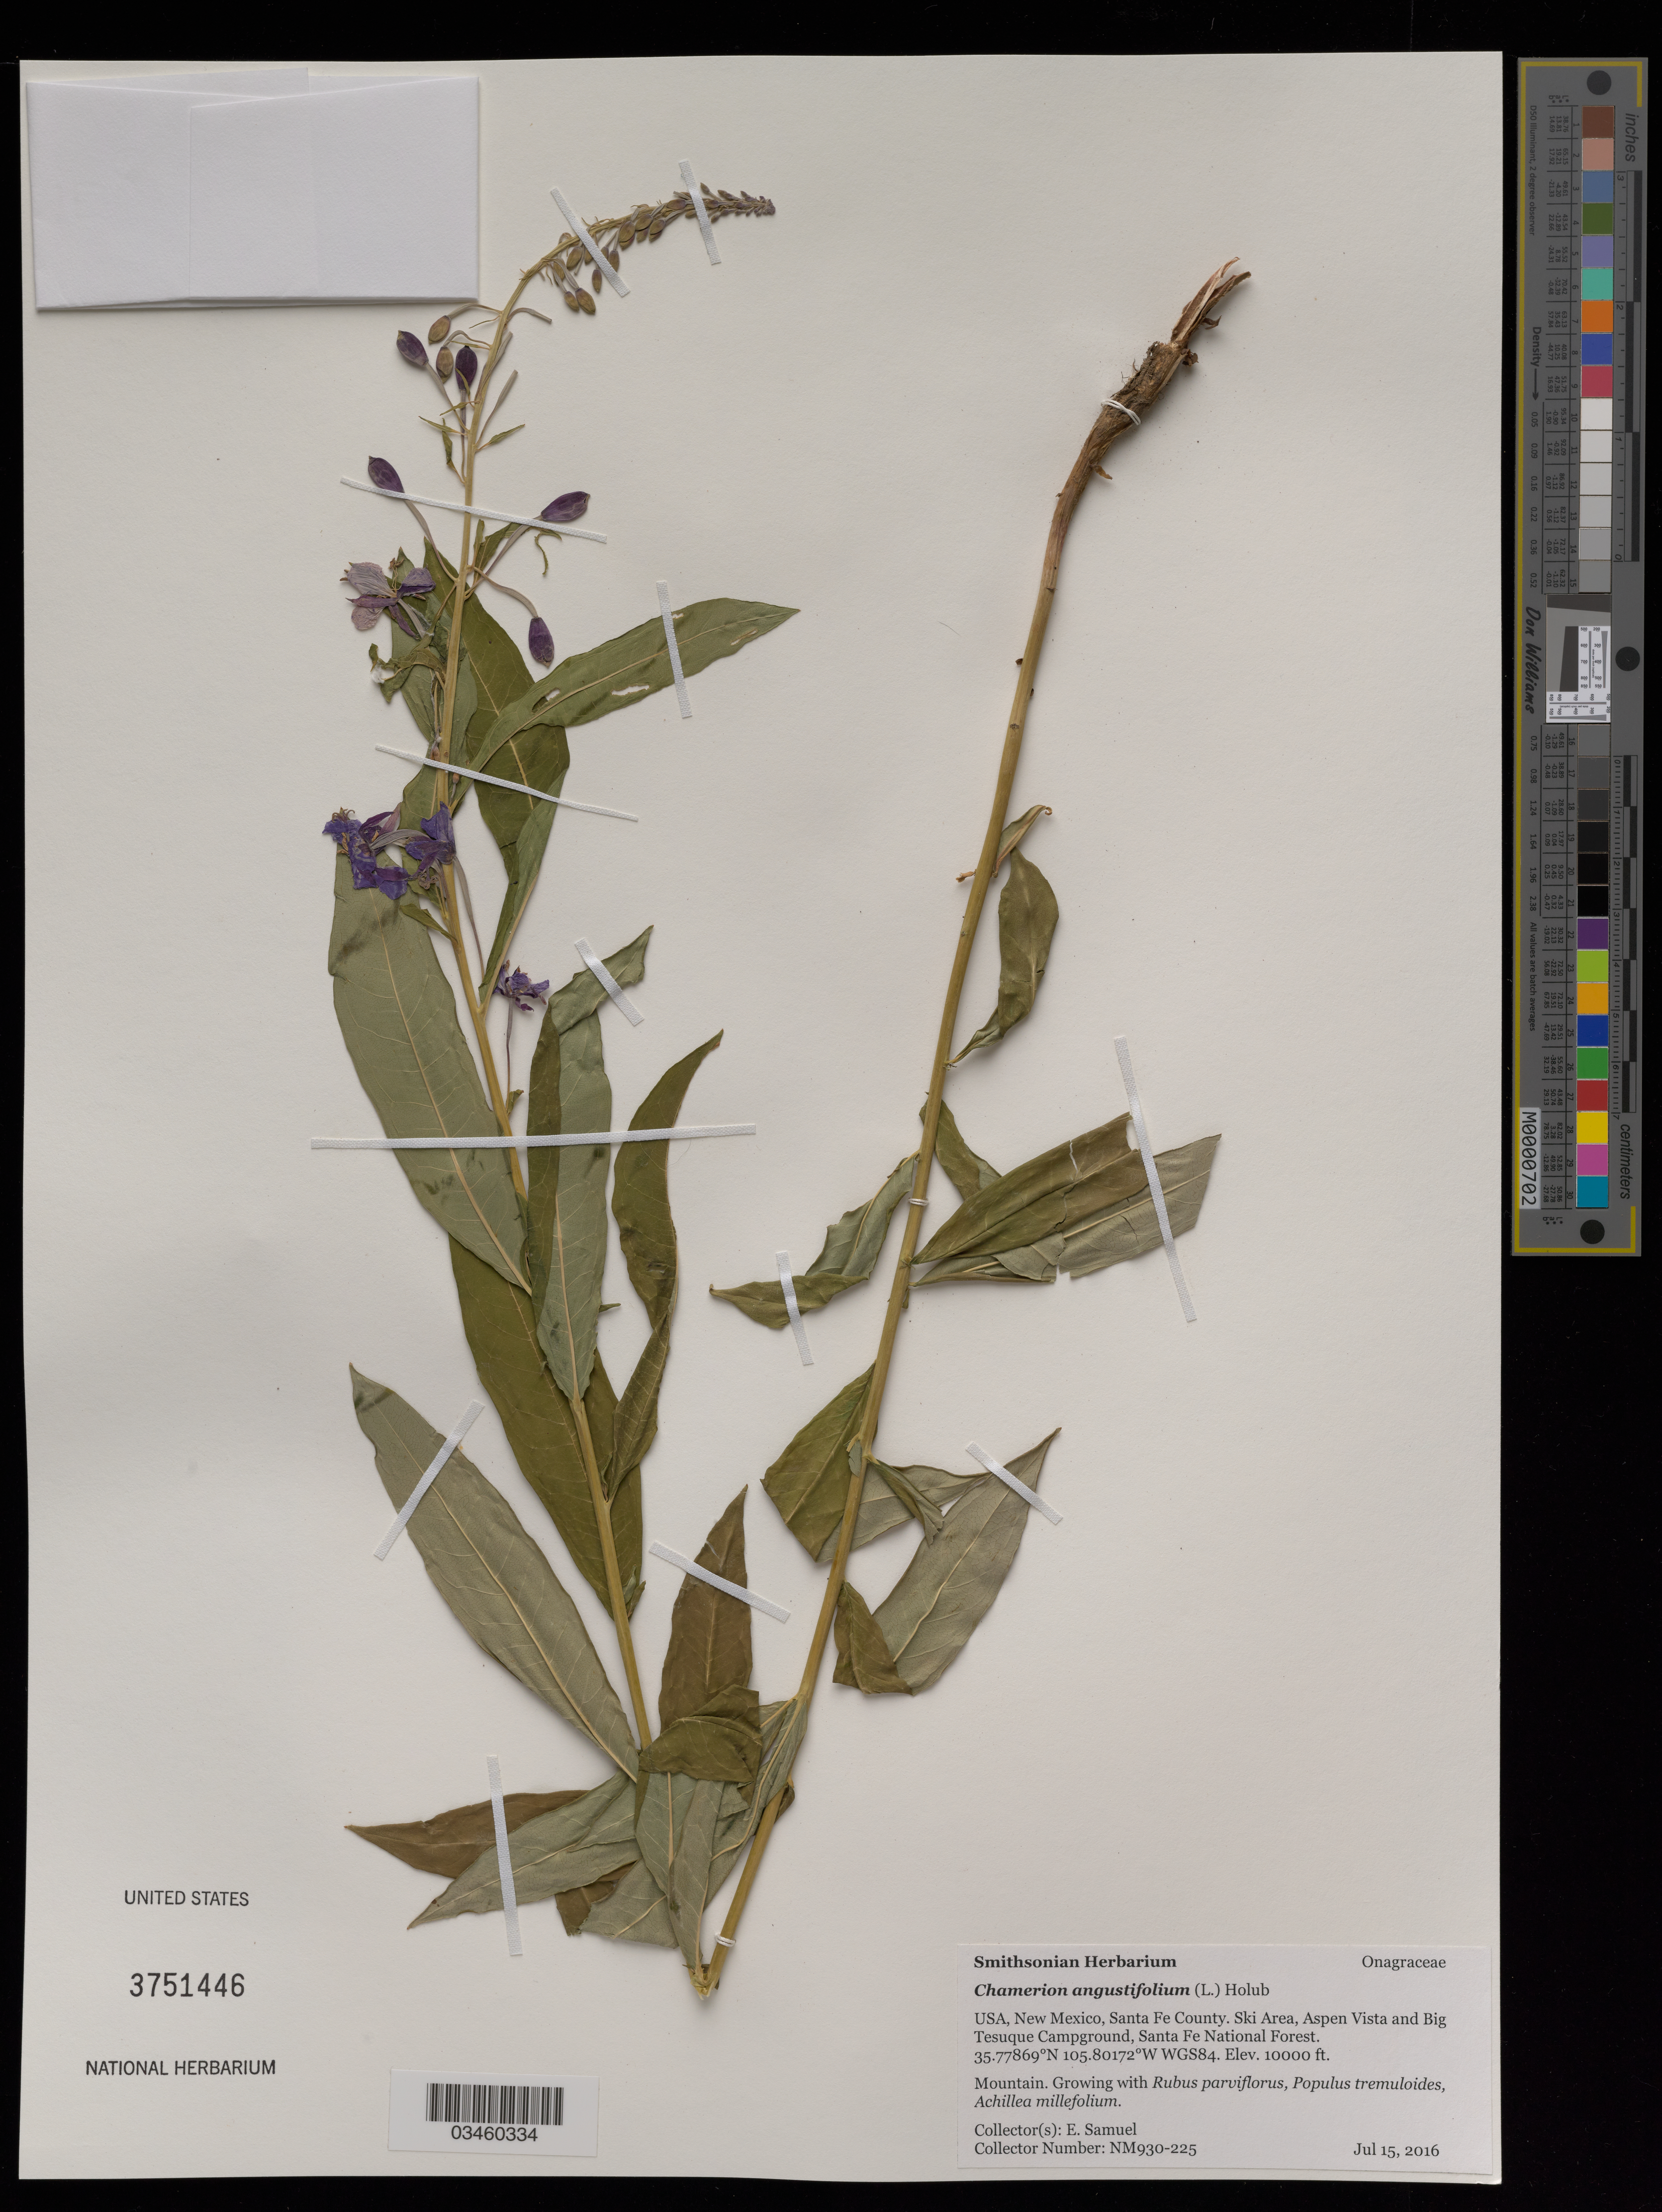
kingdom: Plantae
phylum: Tracheophyta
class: Magnoliopsida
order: Myrtales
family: Onagraceae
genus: Chamaenerion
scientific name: Chamaenerion angustifolium subsp. circumvagum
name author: (Mosquin) Moldenke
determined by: Wagner, W. L., (BOT), Smithsonian Institution - National Museum of Natural History (UNITED STATES)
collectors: E. Samuel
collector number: NM930-225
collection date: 2016-07-15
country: United States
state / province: New Mexico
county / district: Santa Fe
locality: Santa Fe National Forest, Ski Area, Aspen Vista and Big Tesuque Campground.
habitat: Mountain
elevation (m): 3048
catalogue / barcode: US 3751446